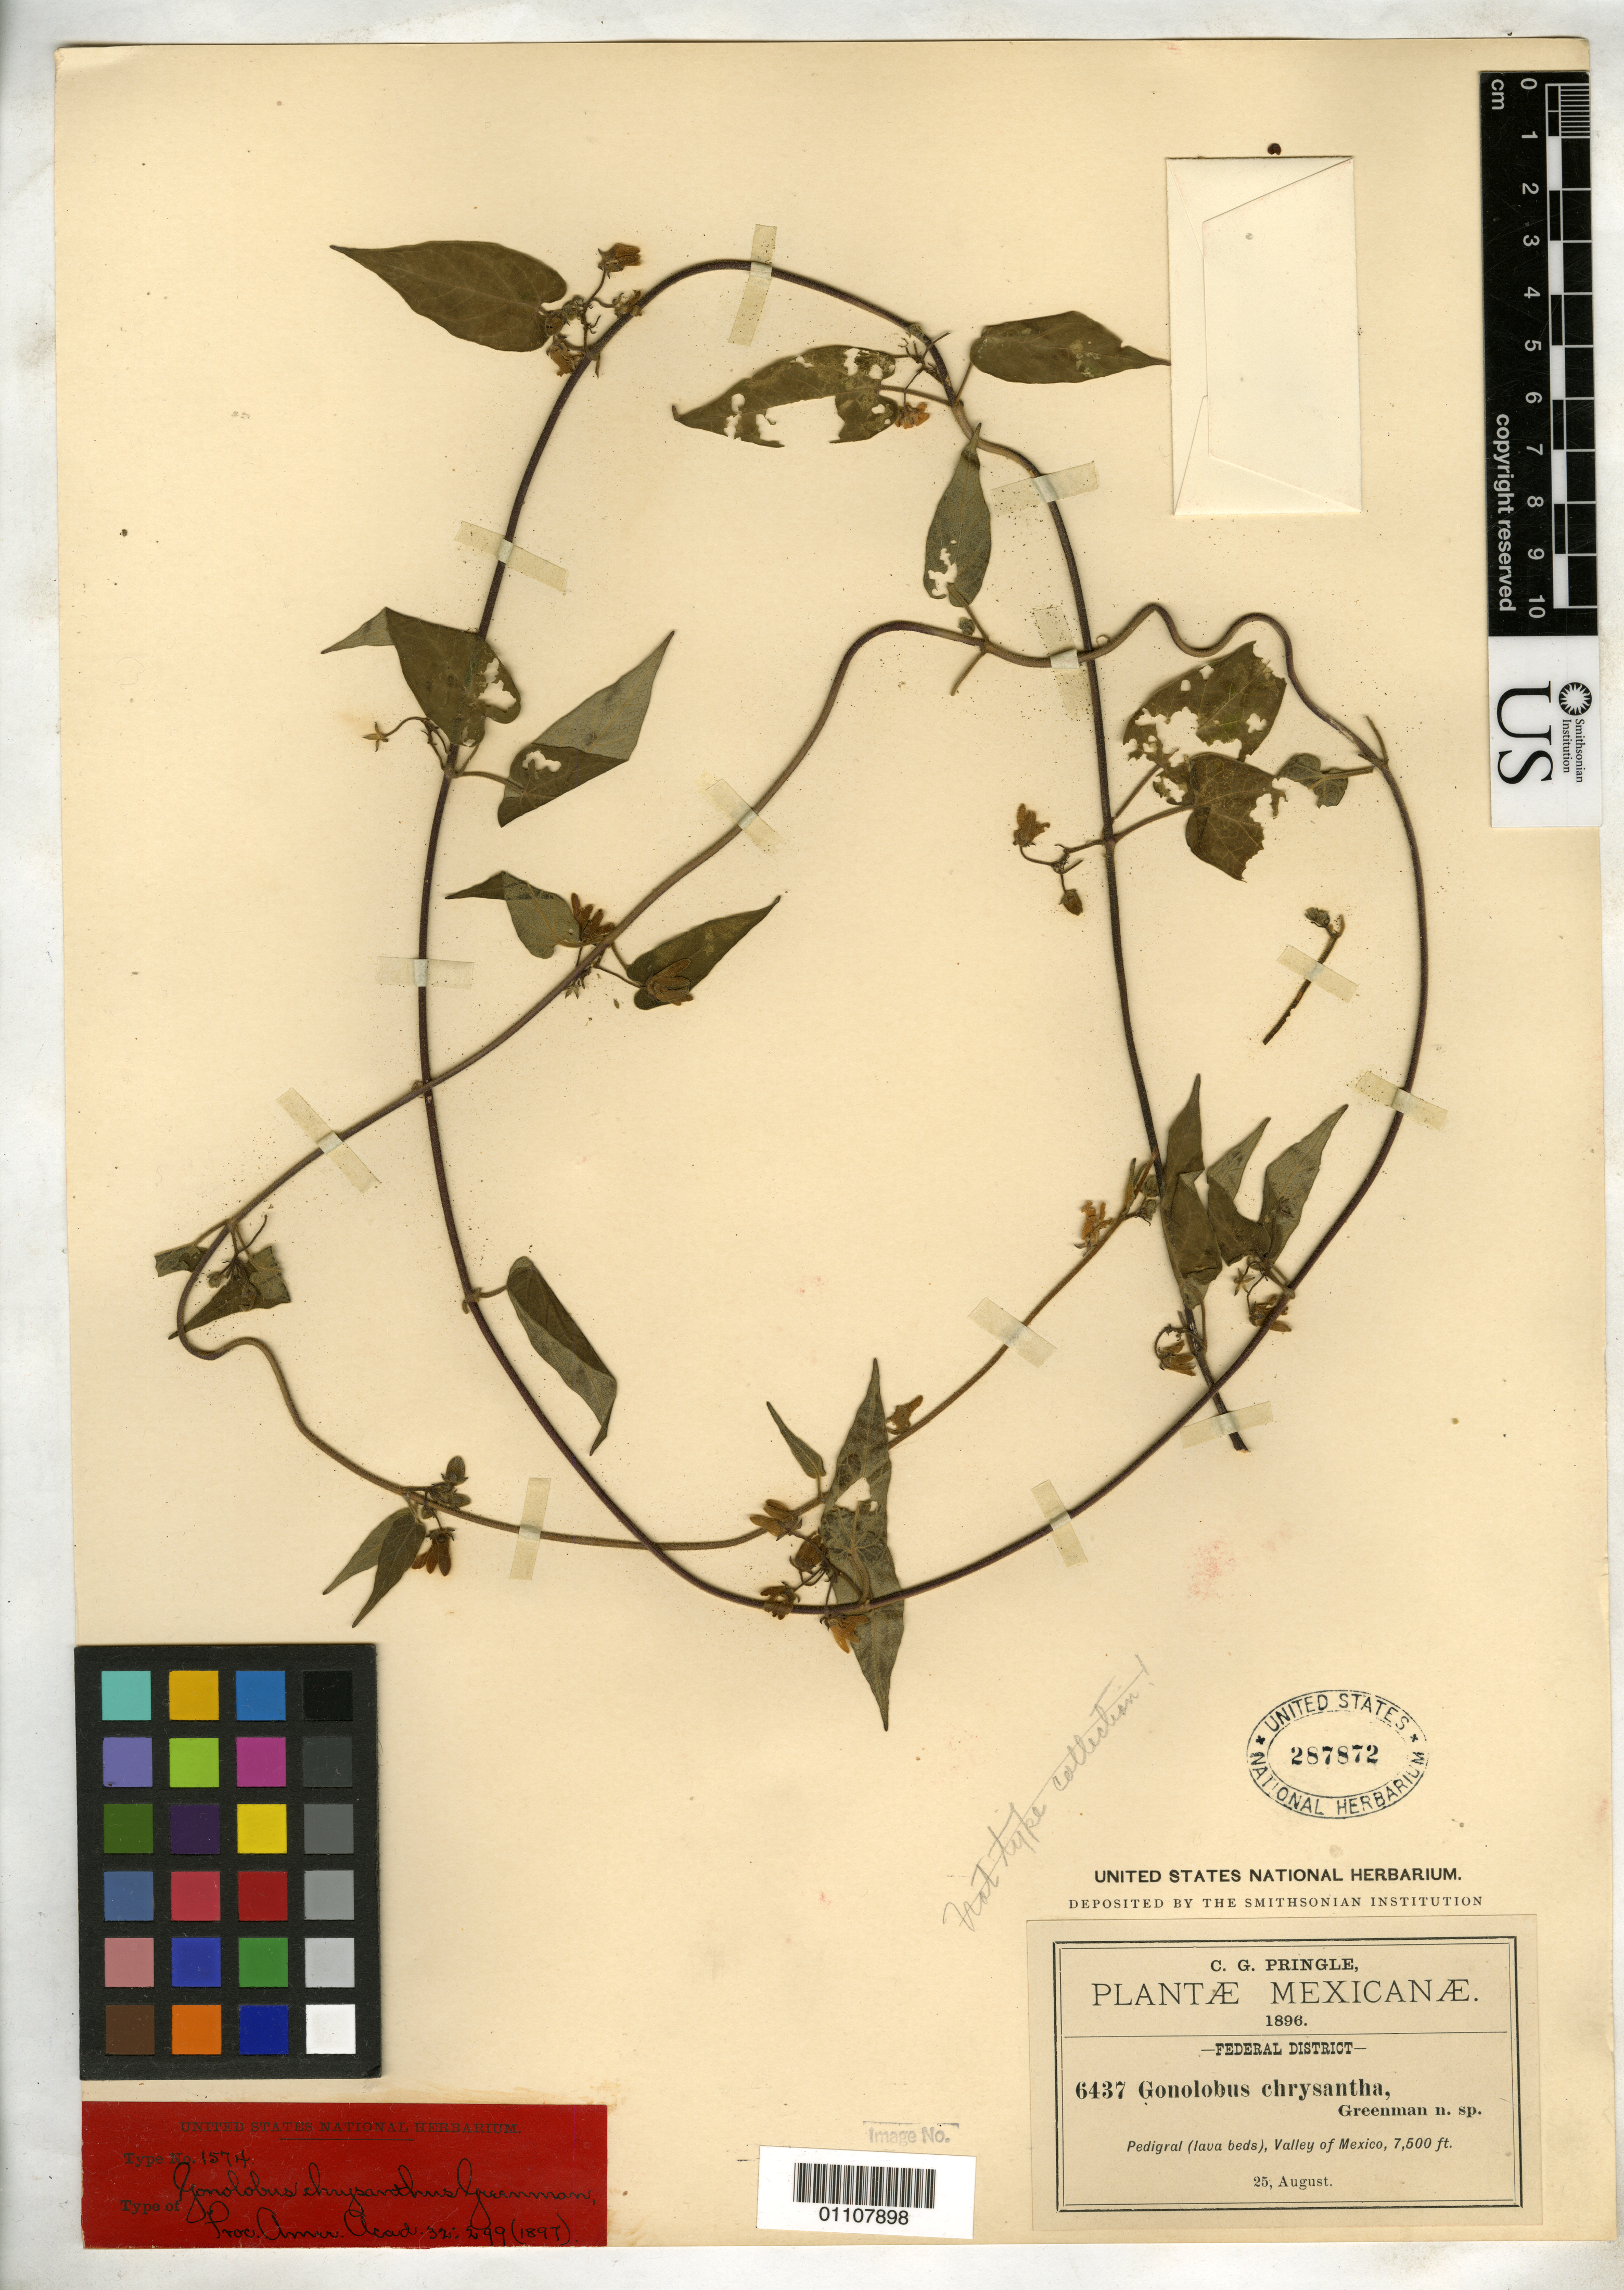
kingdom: Plantae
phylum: Tracheophyta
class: Magnoliopsida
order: Gentianales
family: Apocynaceae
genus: Gonolobus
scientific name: Gonolobus chrysanthus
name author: Greenm.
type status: Syntype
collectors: C. G. Pringle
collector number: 6437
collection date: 1896-08-25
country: Mexico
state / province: Distrito Federal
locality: Valley of Mexico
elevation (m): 2286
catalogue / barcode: US 287872